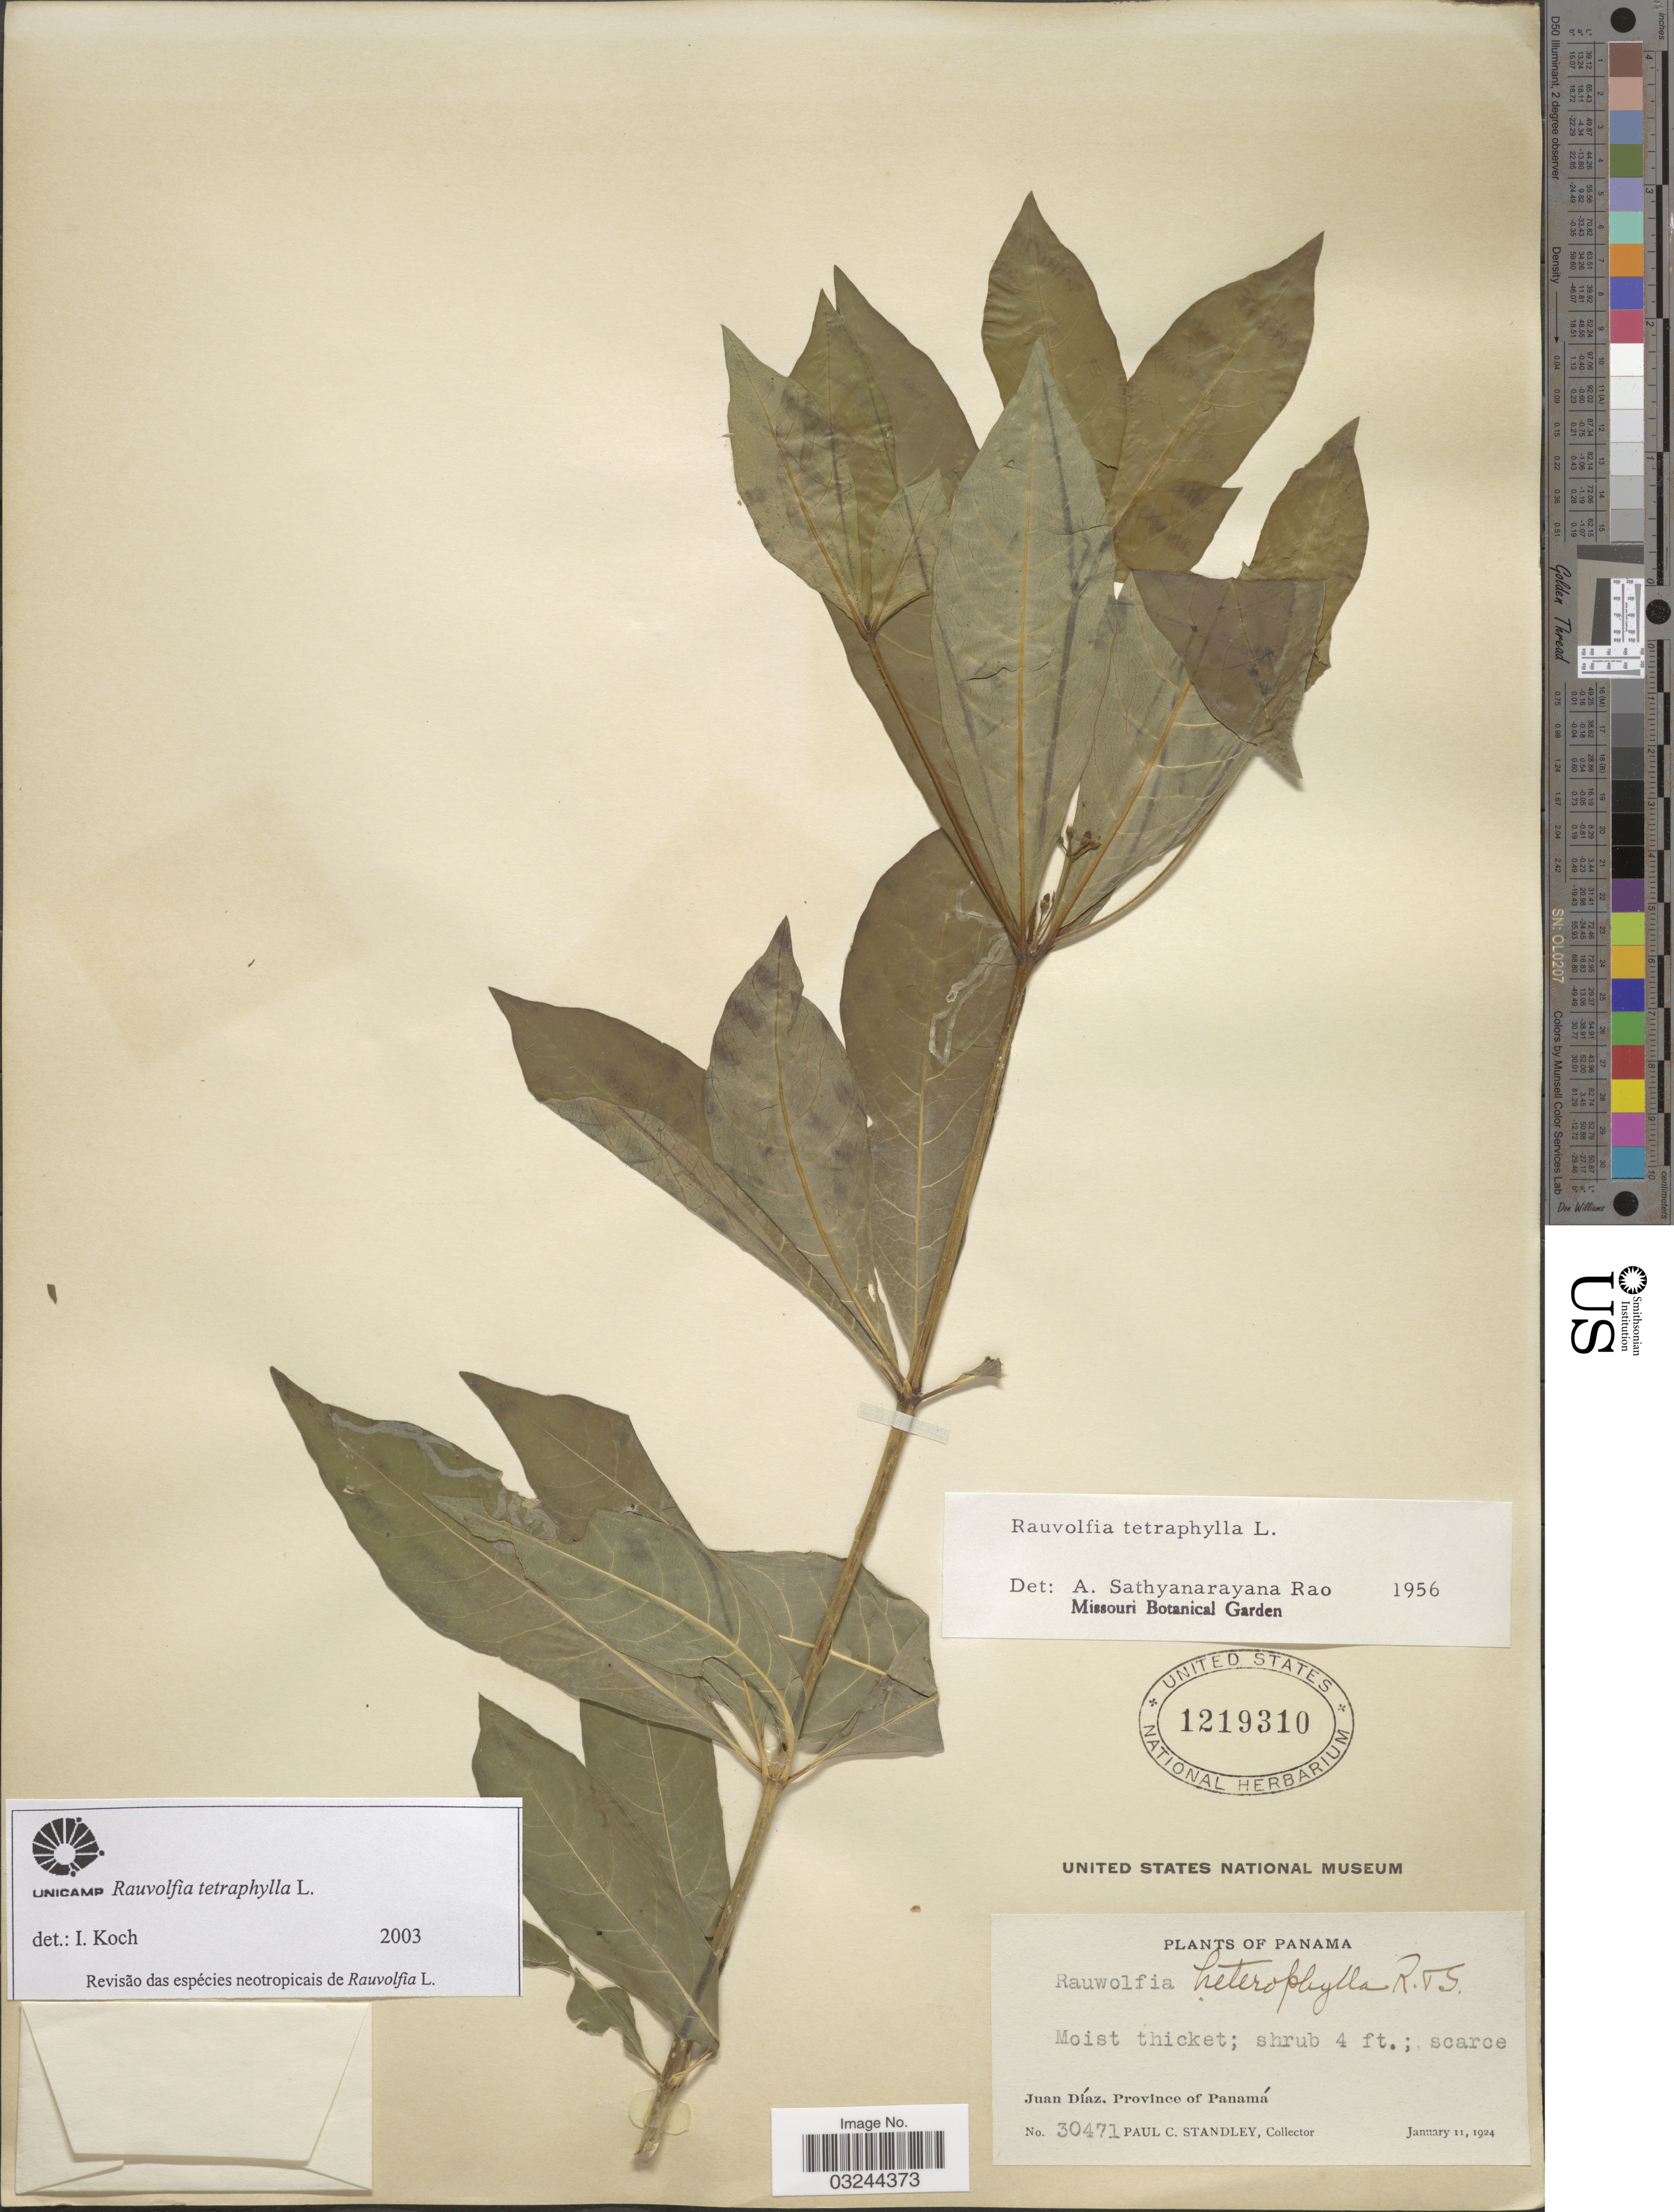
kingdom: Plantae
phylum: Tracheophyta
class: Magnoliopsida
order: Gentianales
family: Apocynaceae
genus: Rauvolfia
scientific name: Rauvolfia tetraphylla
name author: L.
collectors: P. C. Standley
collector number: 30471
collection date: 1924-01-11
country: Panama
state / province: Panamá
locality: Juan Díaz.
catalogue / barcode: US 1219310